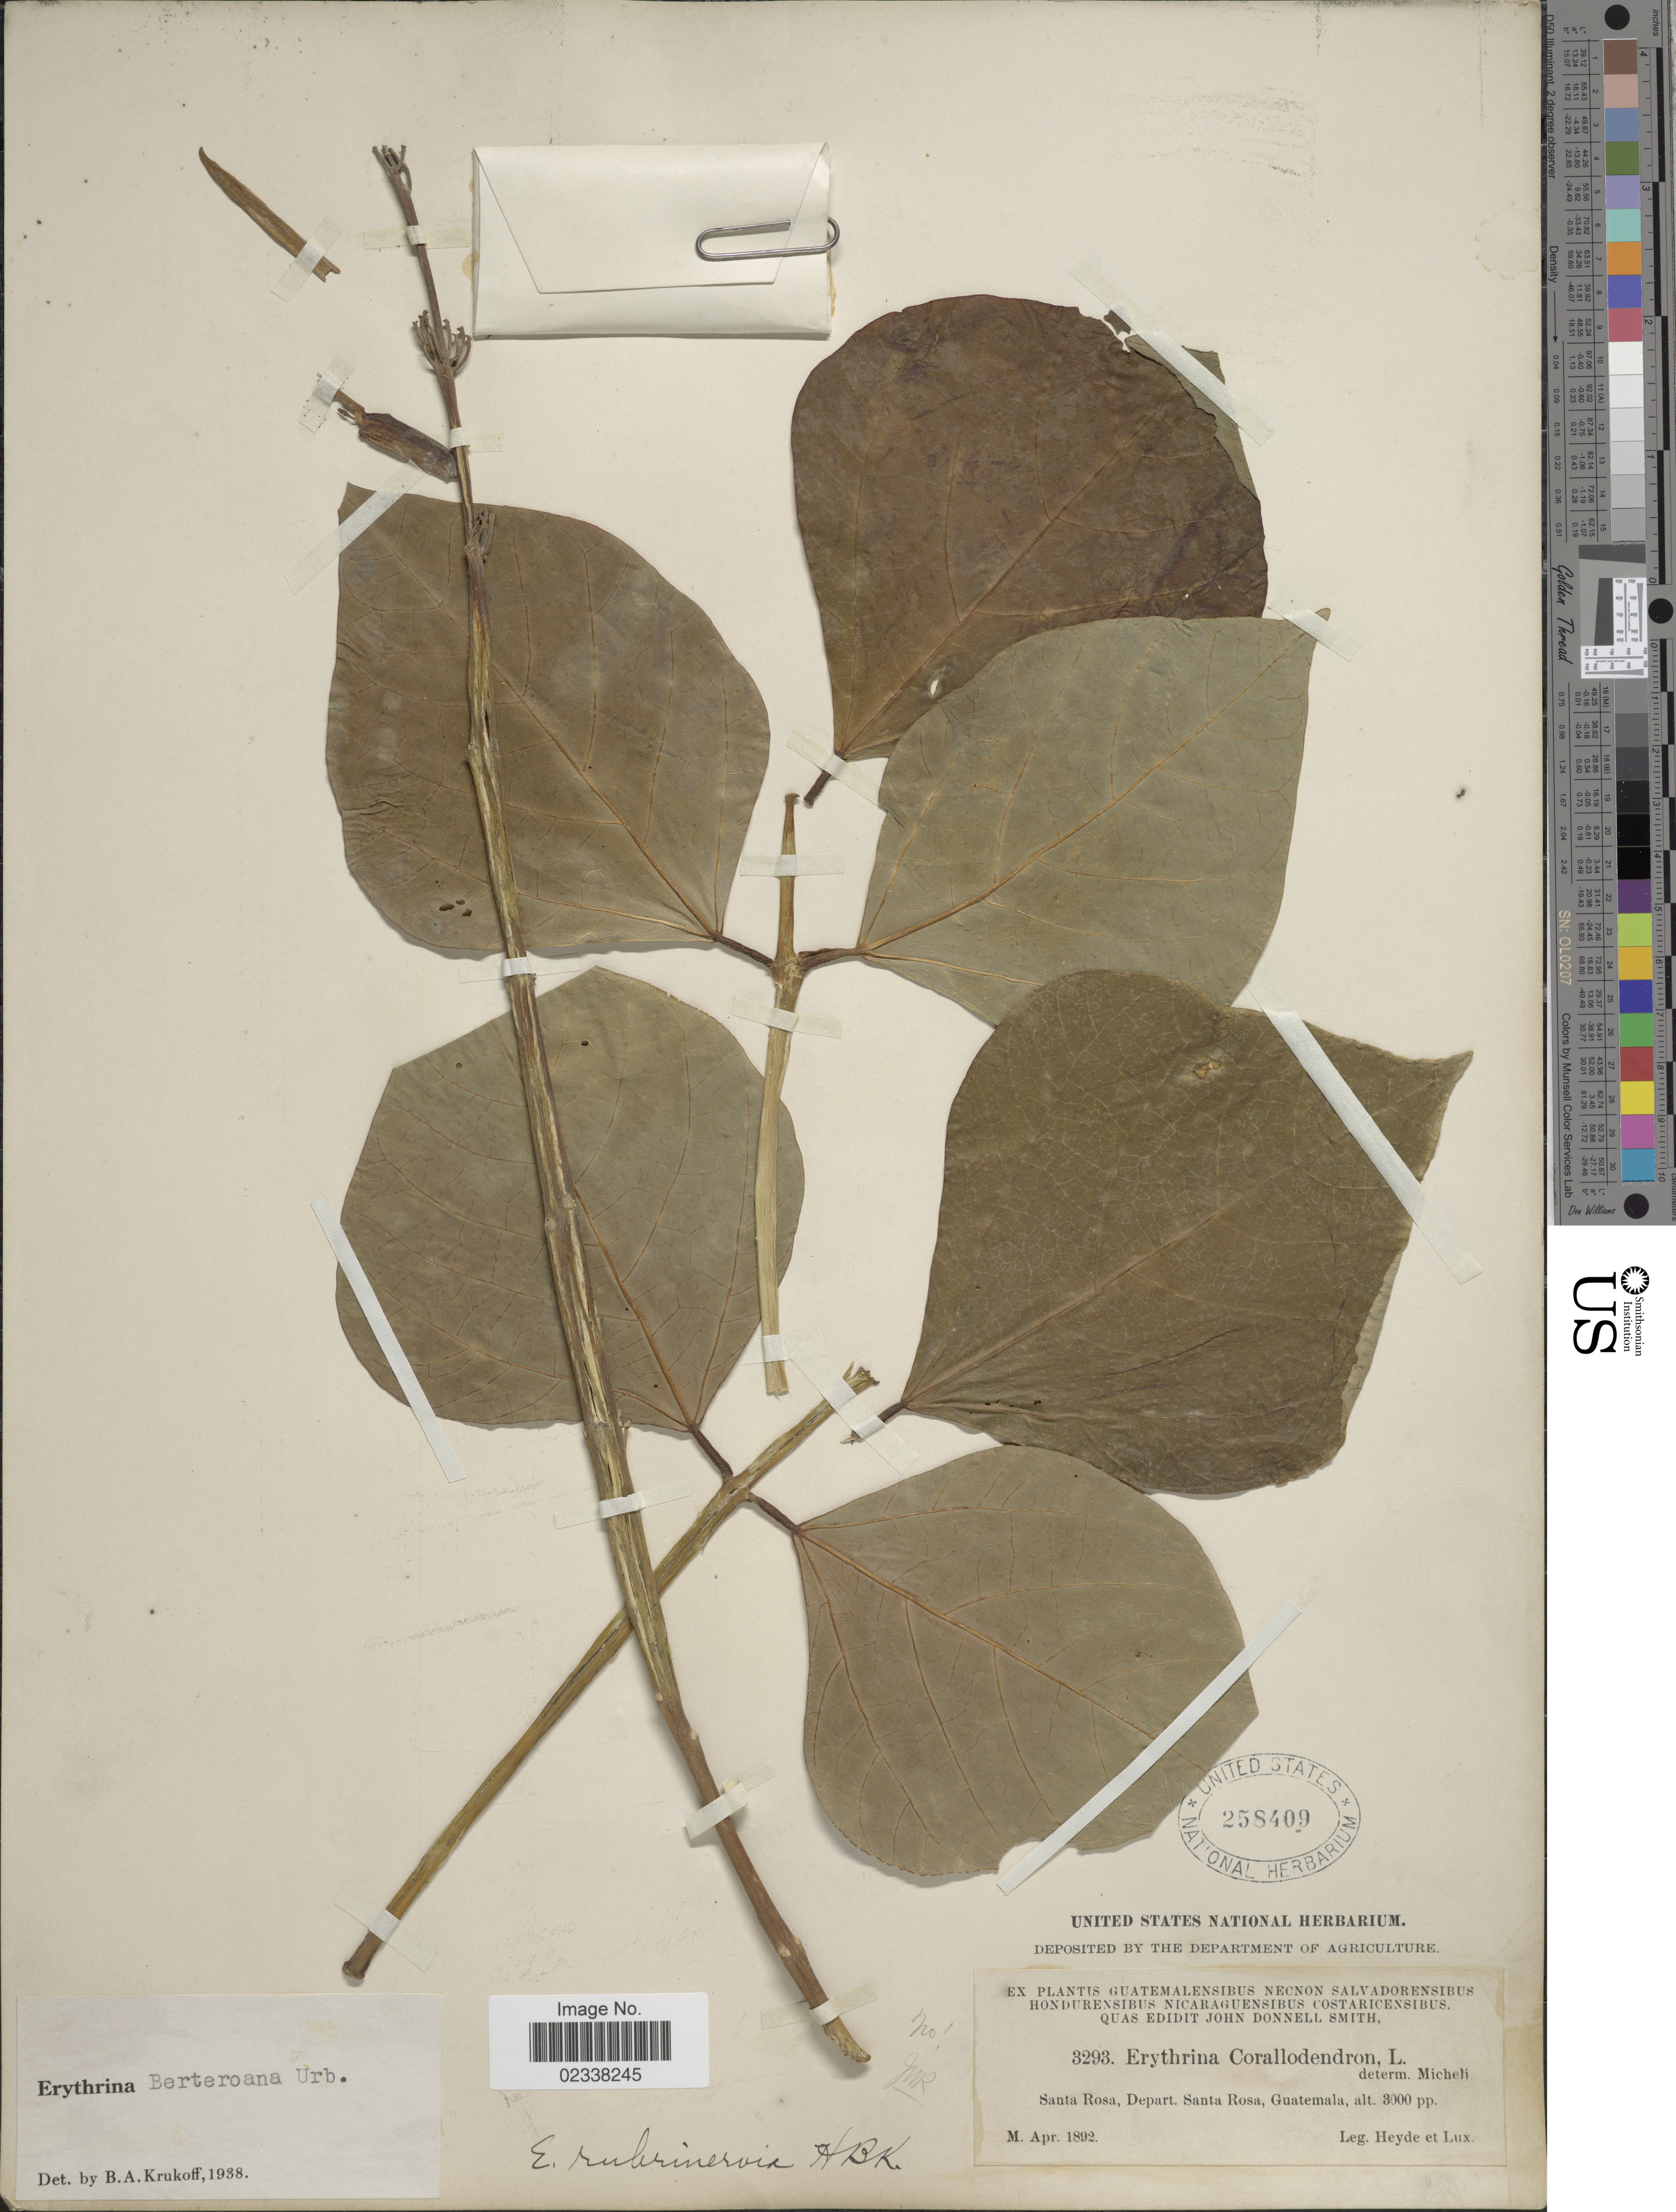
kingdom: Plantae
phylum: Tracheophyta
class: Magnoliopsida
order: Fabales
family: Fabaceae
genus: Erythrina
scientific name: Erythrina berteroana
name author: Urb.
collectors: Heyde & Lux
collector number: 3293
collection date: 1892-04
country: Guatemala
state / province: Santa Rosa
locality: Santa Rosa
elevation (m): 914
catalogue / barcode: US 258409